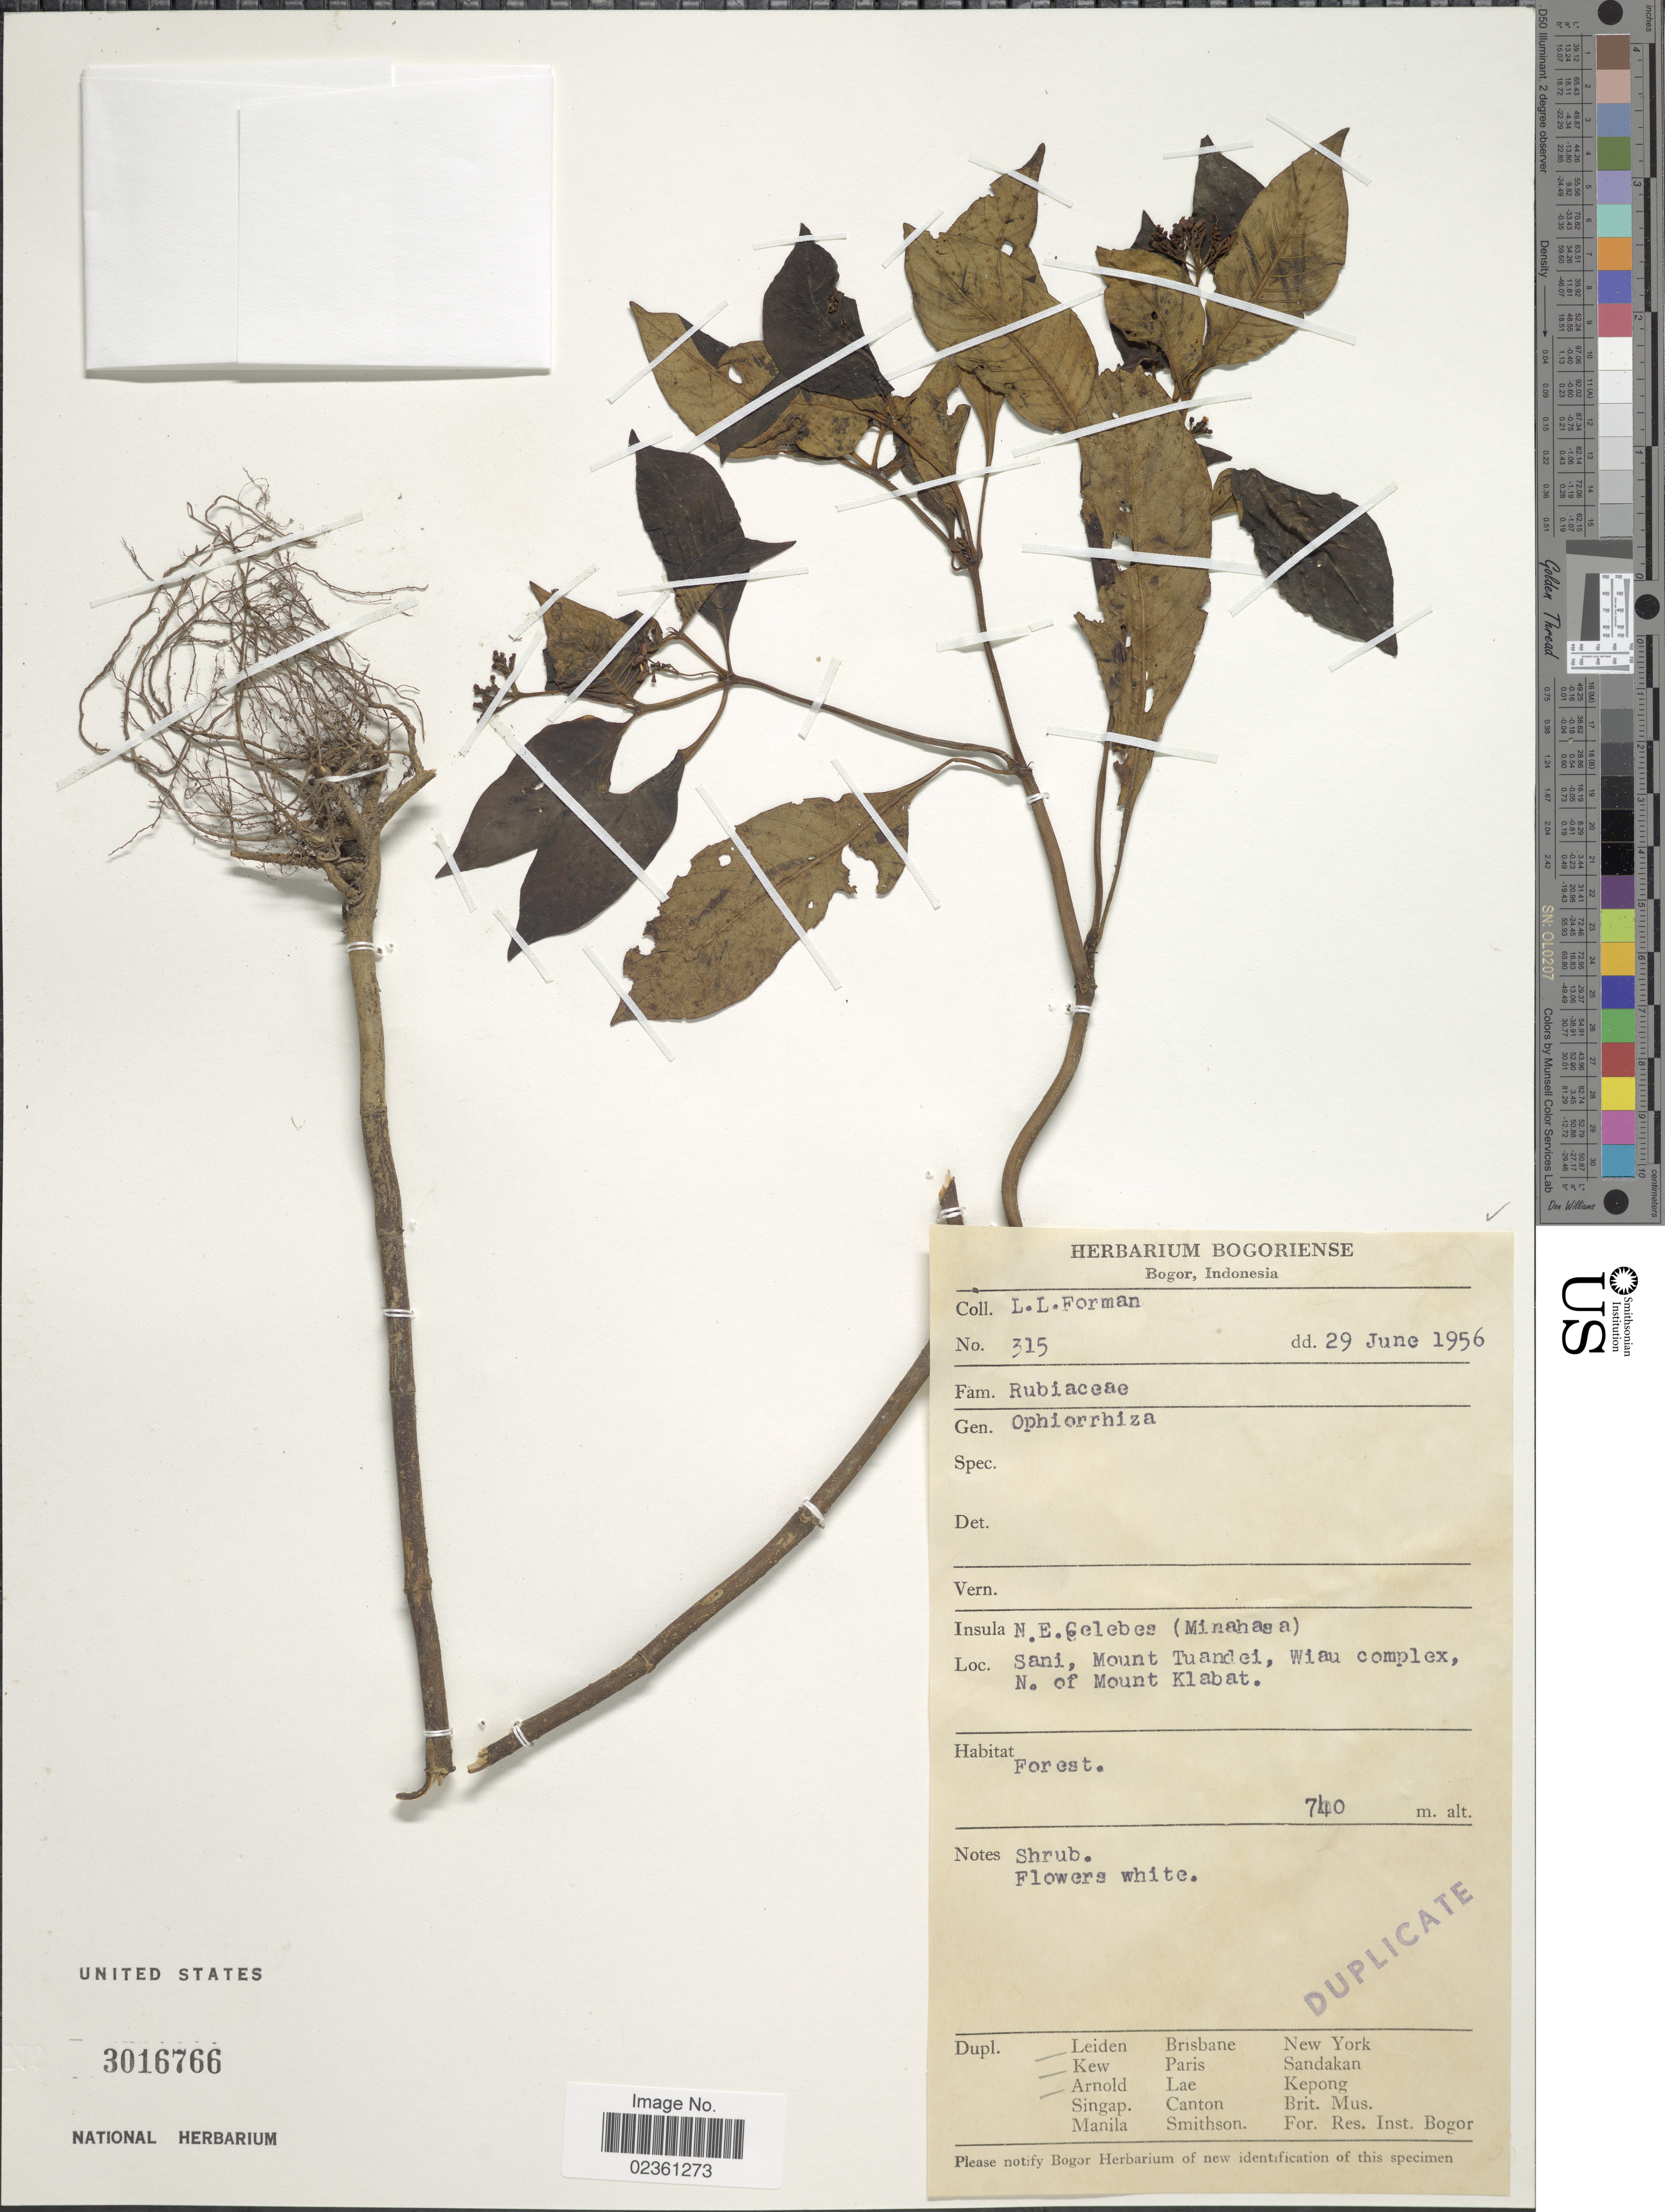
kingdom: Plantae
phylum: Tracheophyta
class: Magnoliopsida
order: Gentianales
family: Rubiaceae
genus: Ophiorrhiza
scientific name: Ophiorrhiza sp.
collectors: L. Forman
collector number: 315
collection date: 1956-06-29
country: Indonesia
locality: Insula N.E. Celebes (Minahasa), Sani, Mount Tuandei, Wiau complex, N of Mount Klabat, Forest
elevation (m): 740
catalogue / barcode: US 3016766